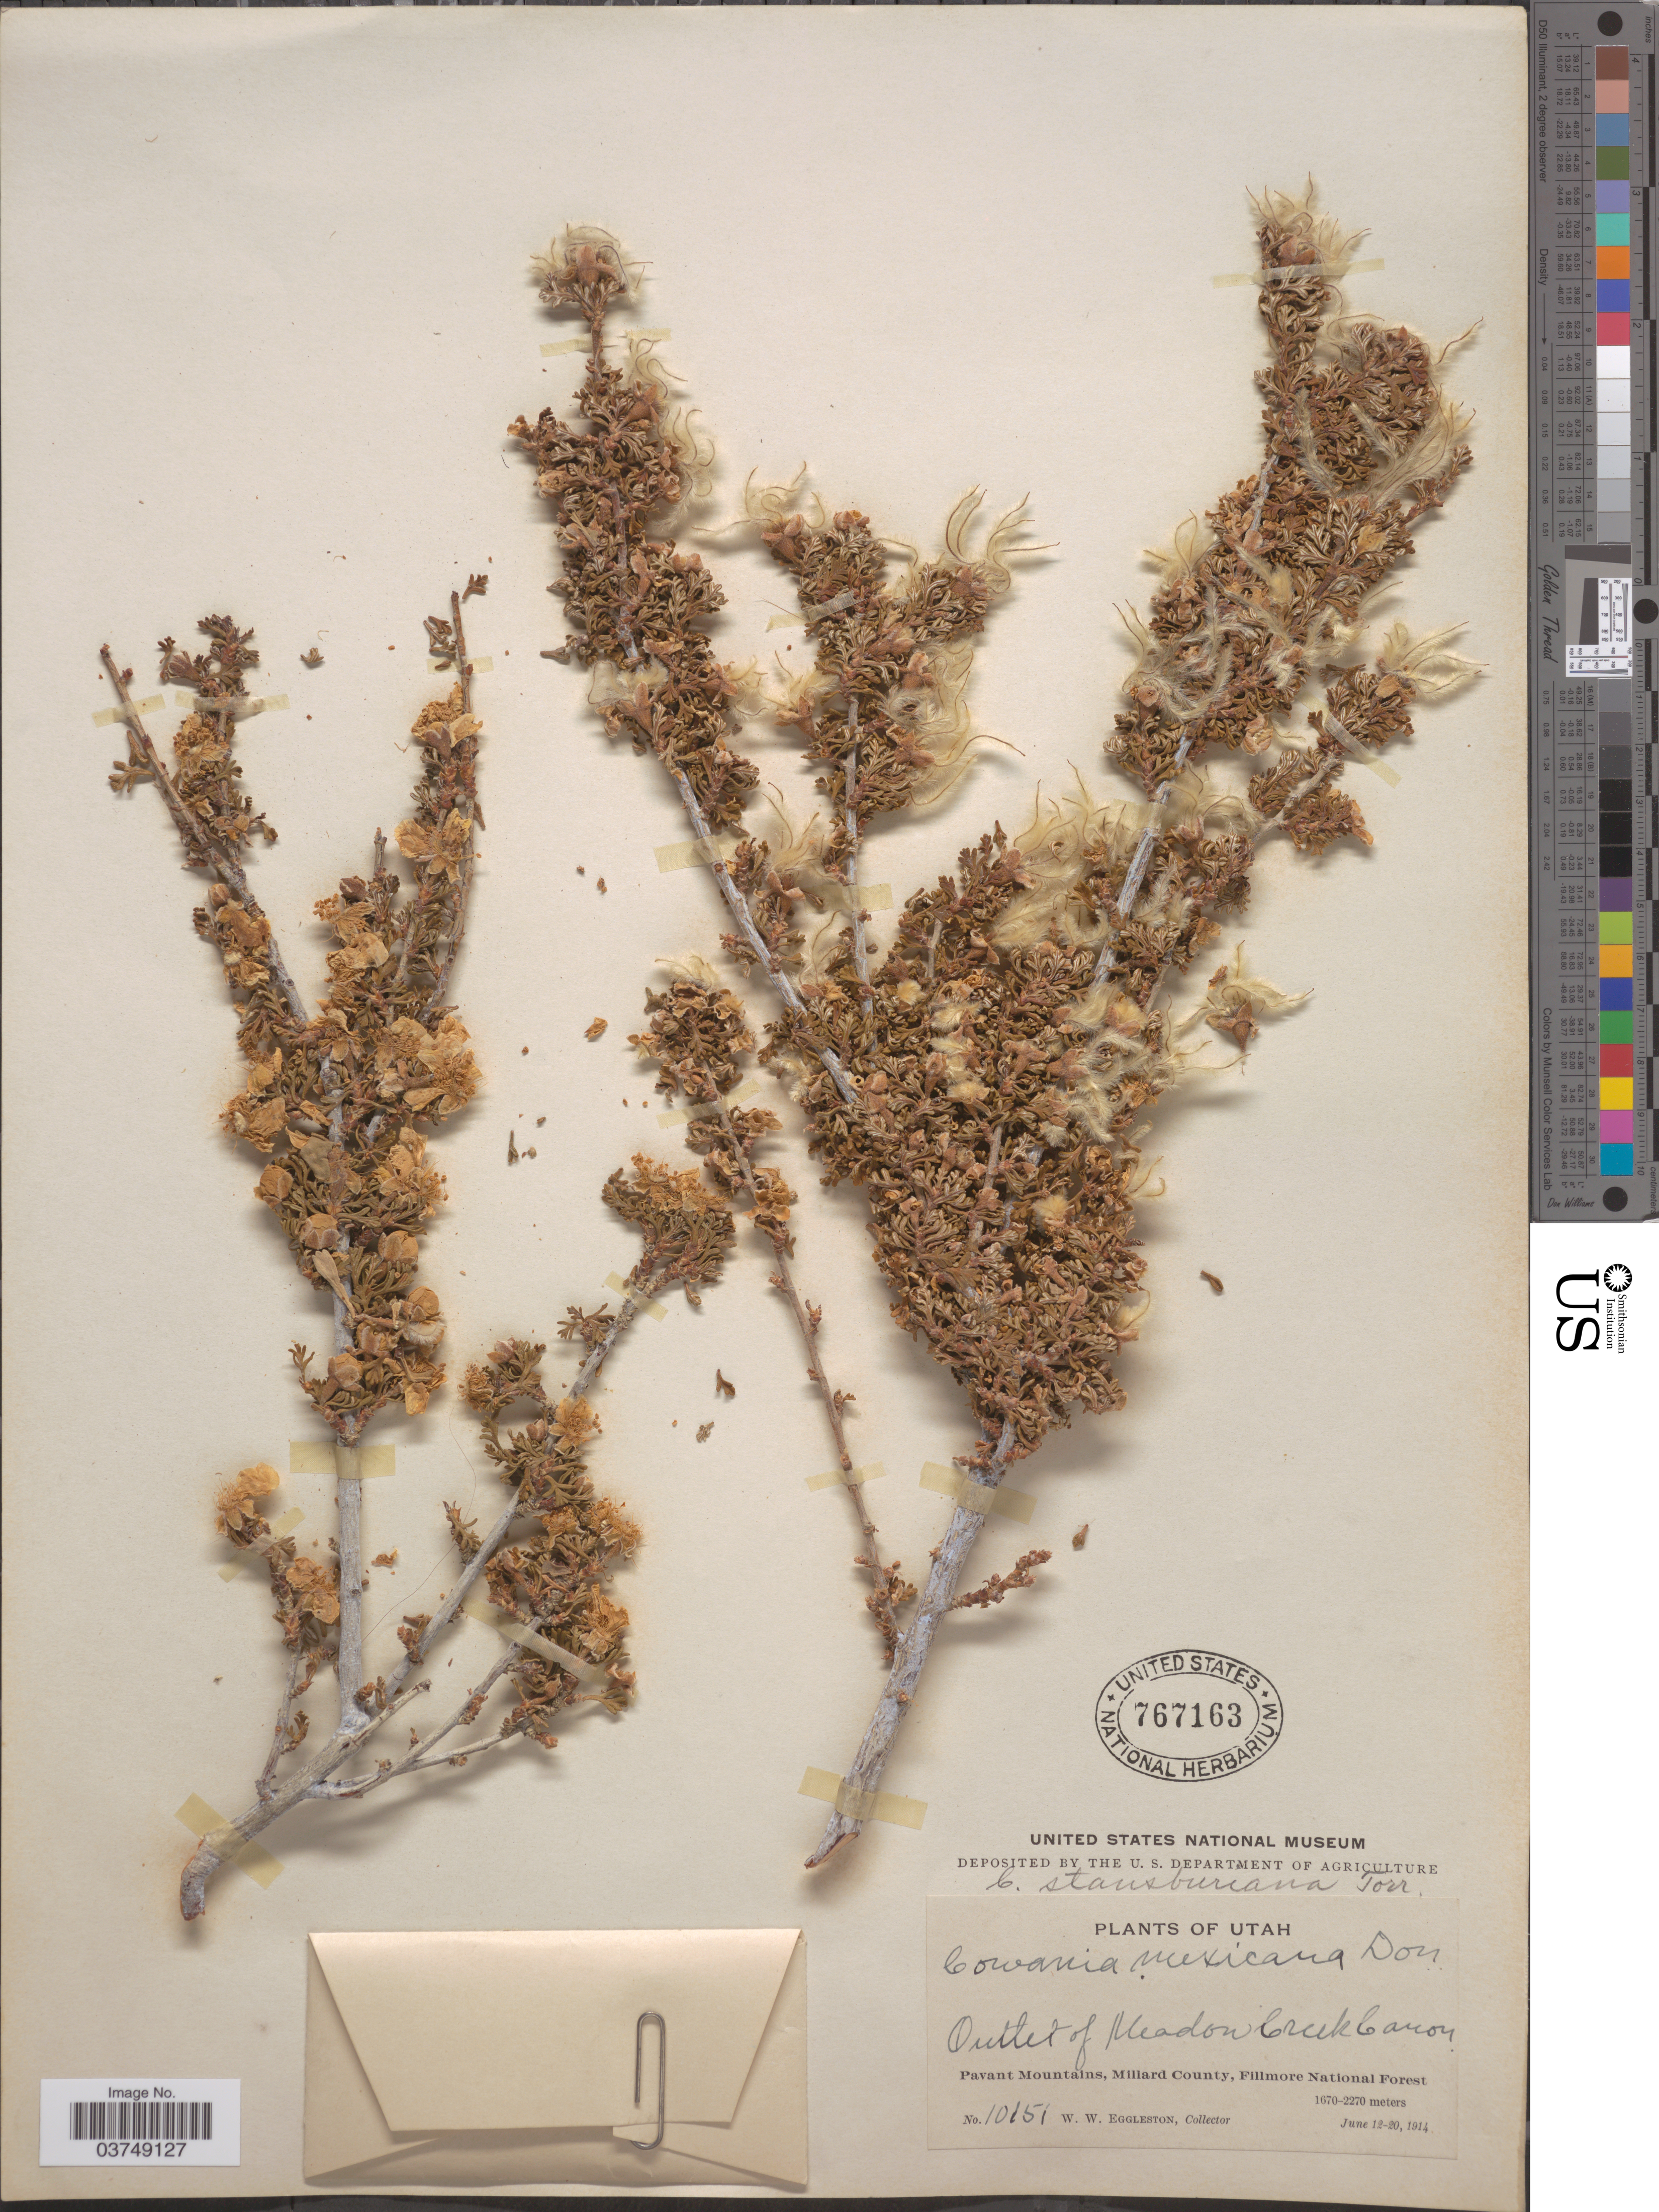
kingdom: Plantae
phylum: Tracheophyta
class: Magnoliopsida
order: Rosales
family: Rosaceae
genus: Purshia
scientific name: Purshia stansburyana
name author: (Torr.) Henrickson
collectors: W. W. Eggleston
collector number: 10151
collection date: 1914-06-12/1914-06-20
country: United States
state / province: Utah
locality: Outlet of Meadow Creek Canon. Pavant Mountains, Millard County, Fillmore National Forest.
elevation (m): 1670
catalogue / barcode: US 767163